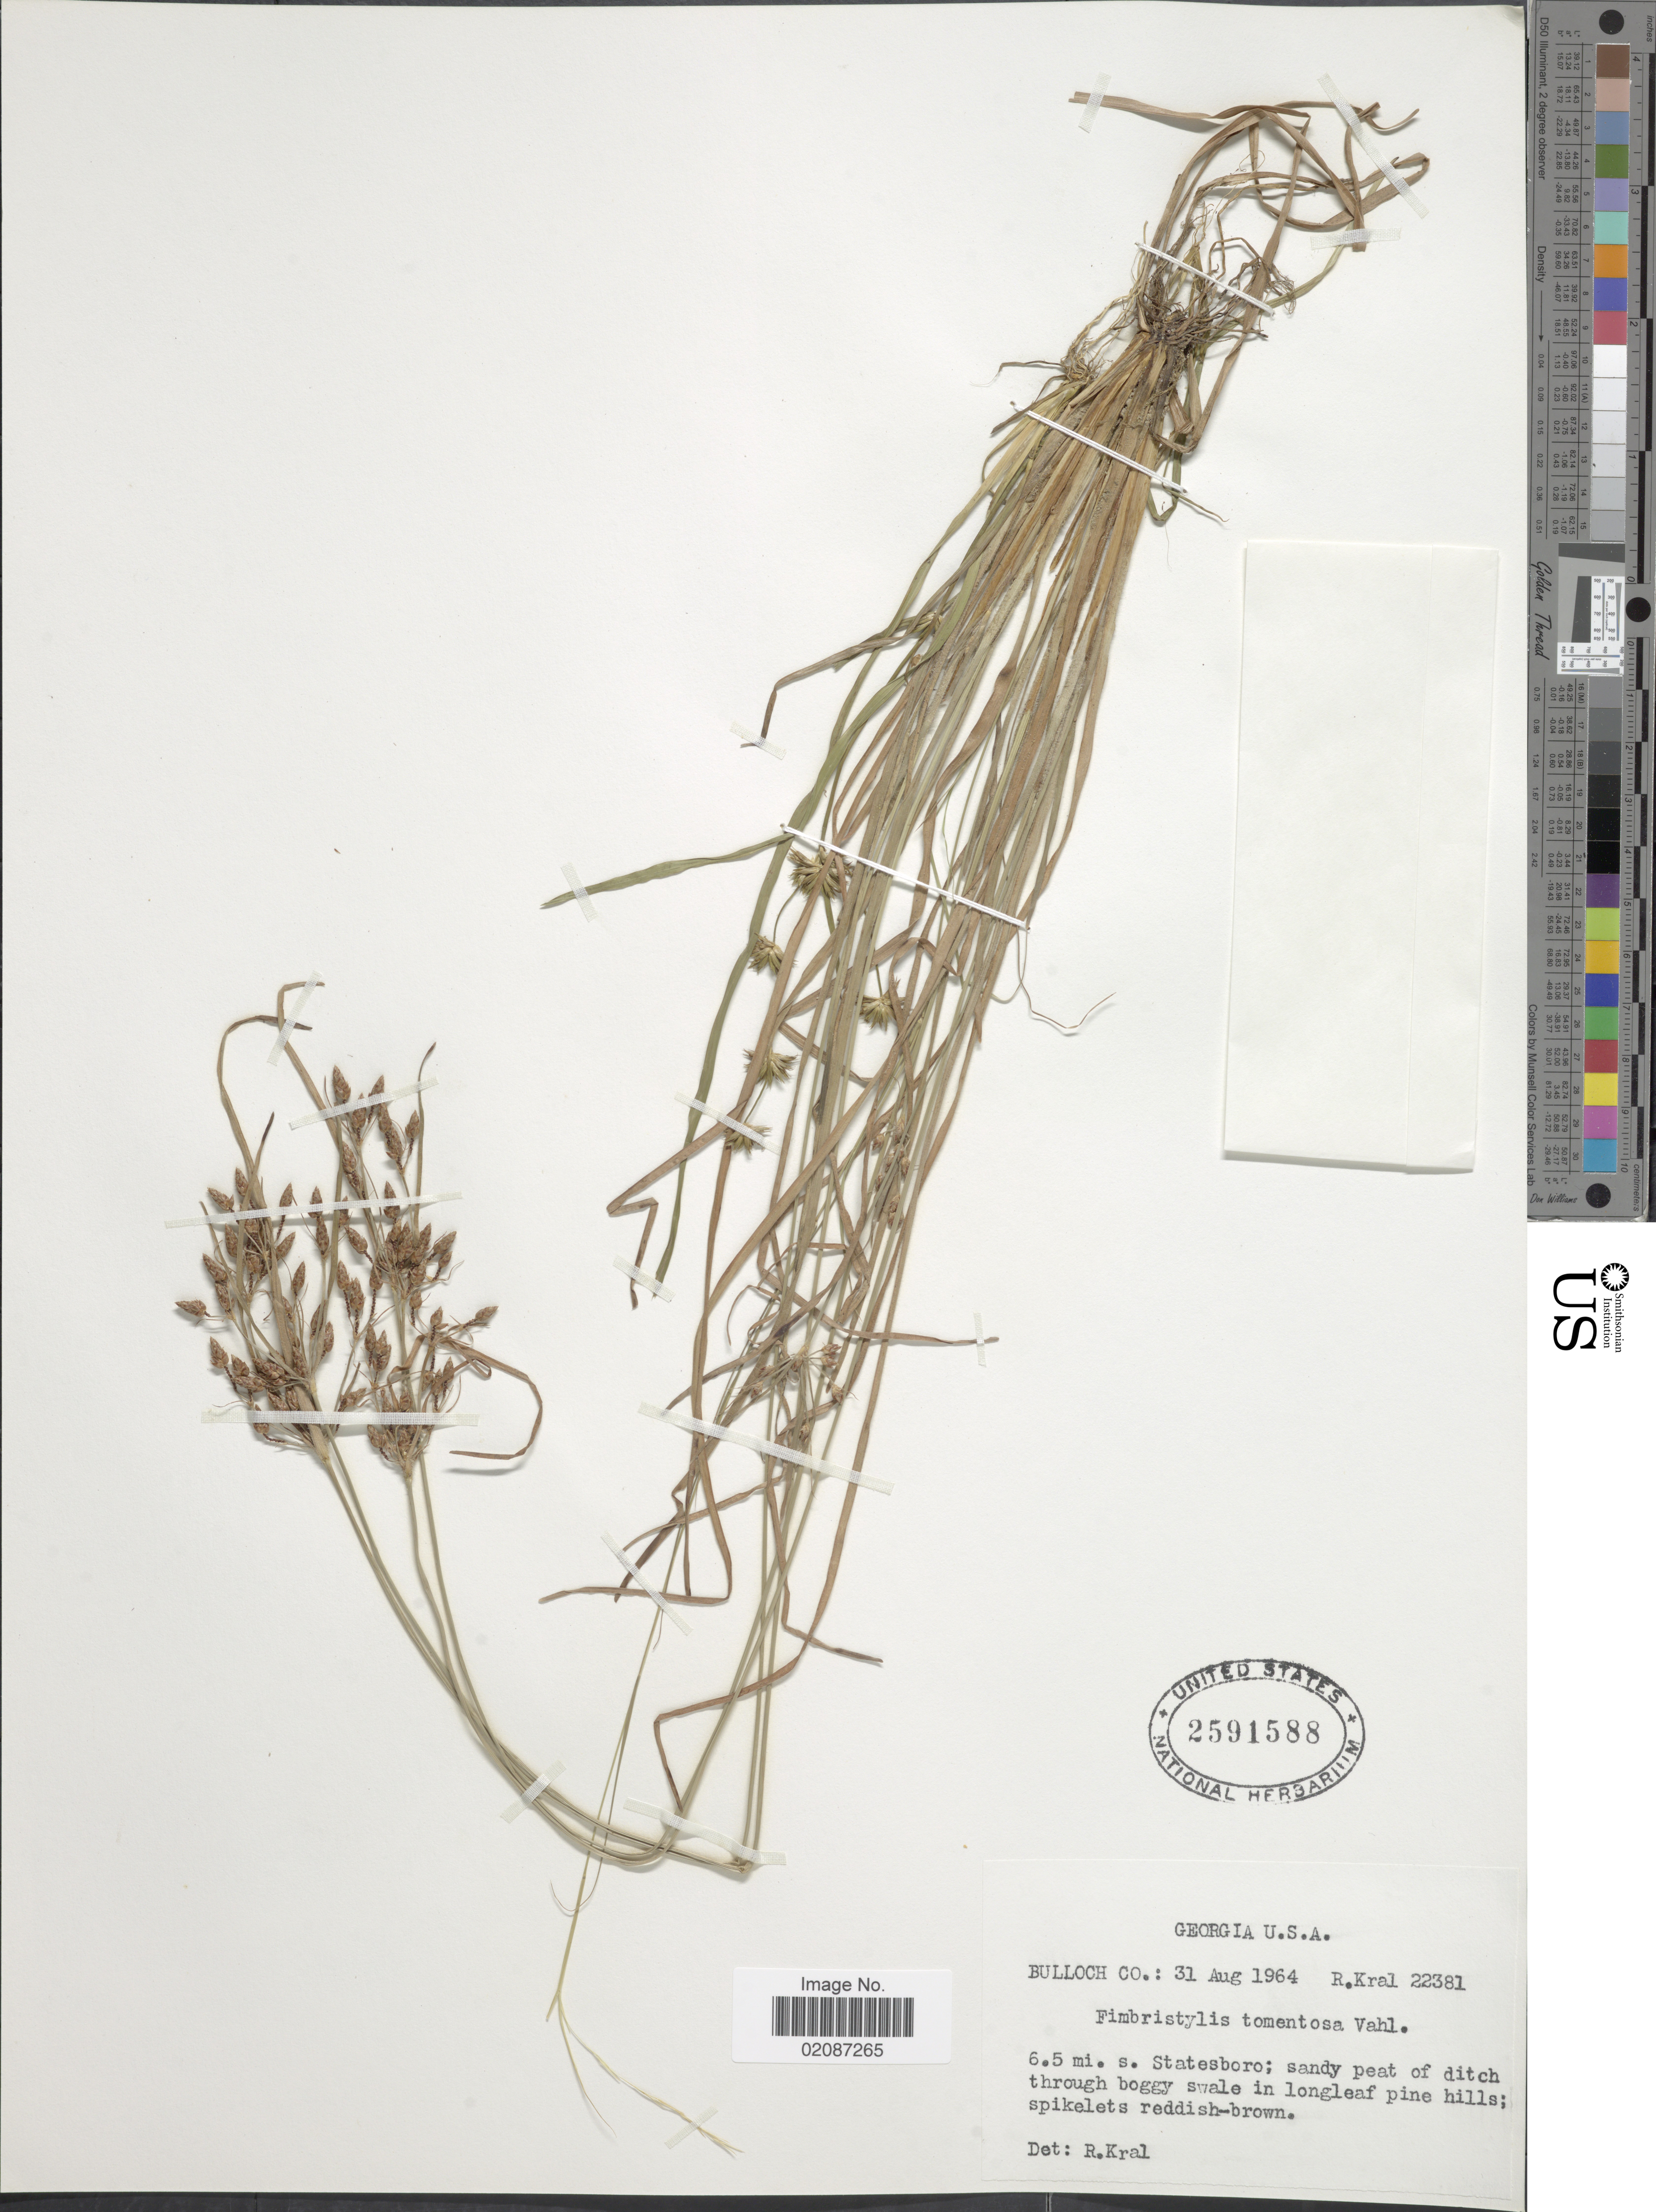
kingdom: Plantae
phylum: Tracheophyta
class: Liliopsida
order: Poales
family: Cyperaceae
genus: Fimbristylis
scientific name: Fimbristylis tomentosa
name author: Vahl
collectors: R. Kral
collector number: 22381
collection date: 1964-08-31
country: United States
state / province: Georgia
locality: Bulloch Co.: 6.5 mi. s. Statesboro; sandy peat of ditch through boggy sale in longleaf pine hills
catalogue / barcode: US 2591588